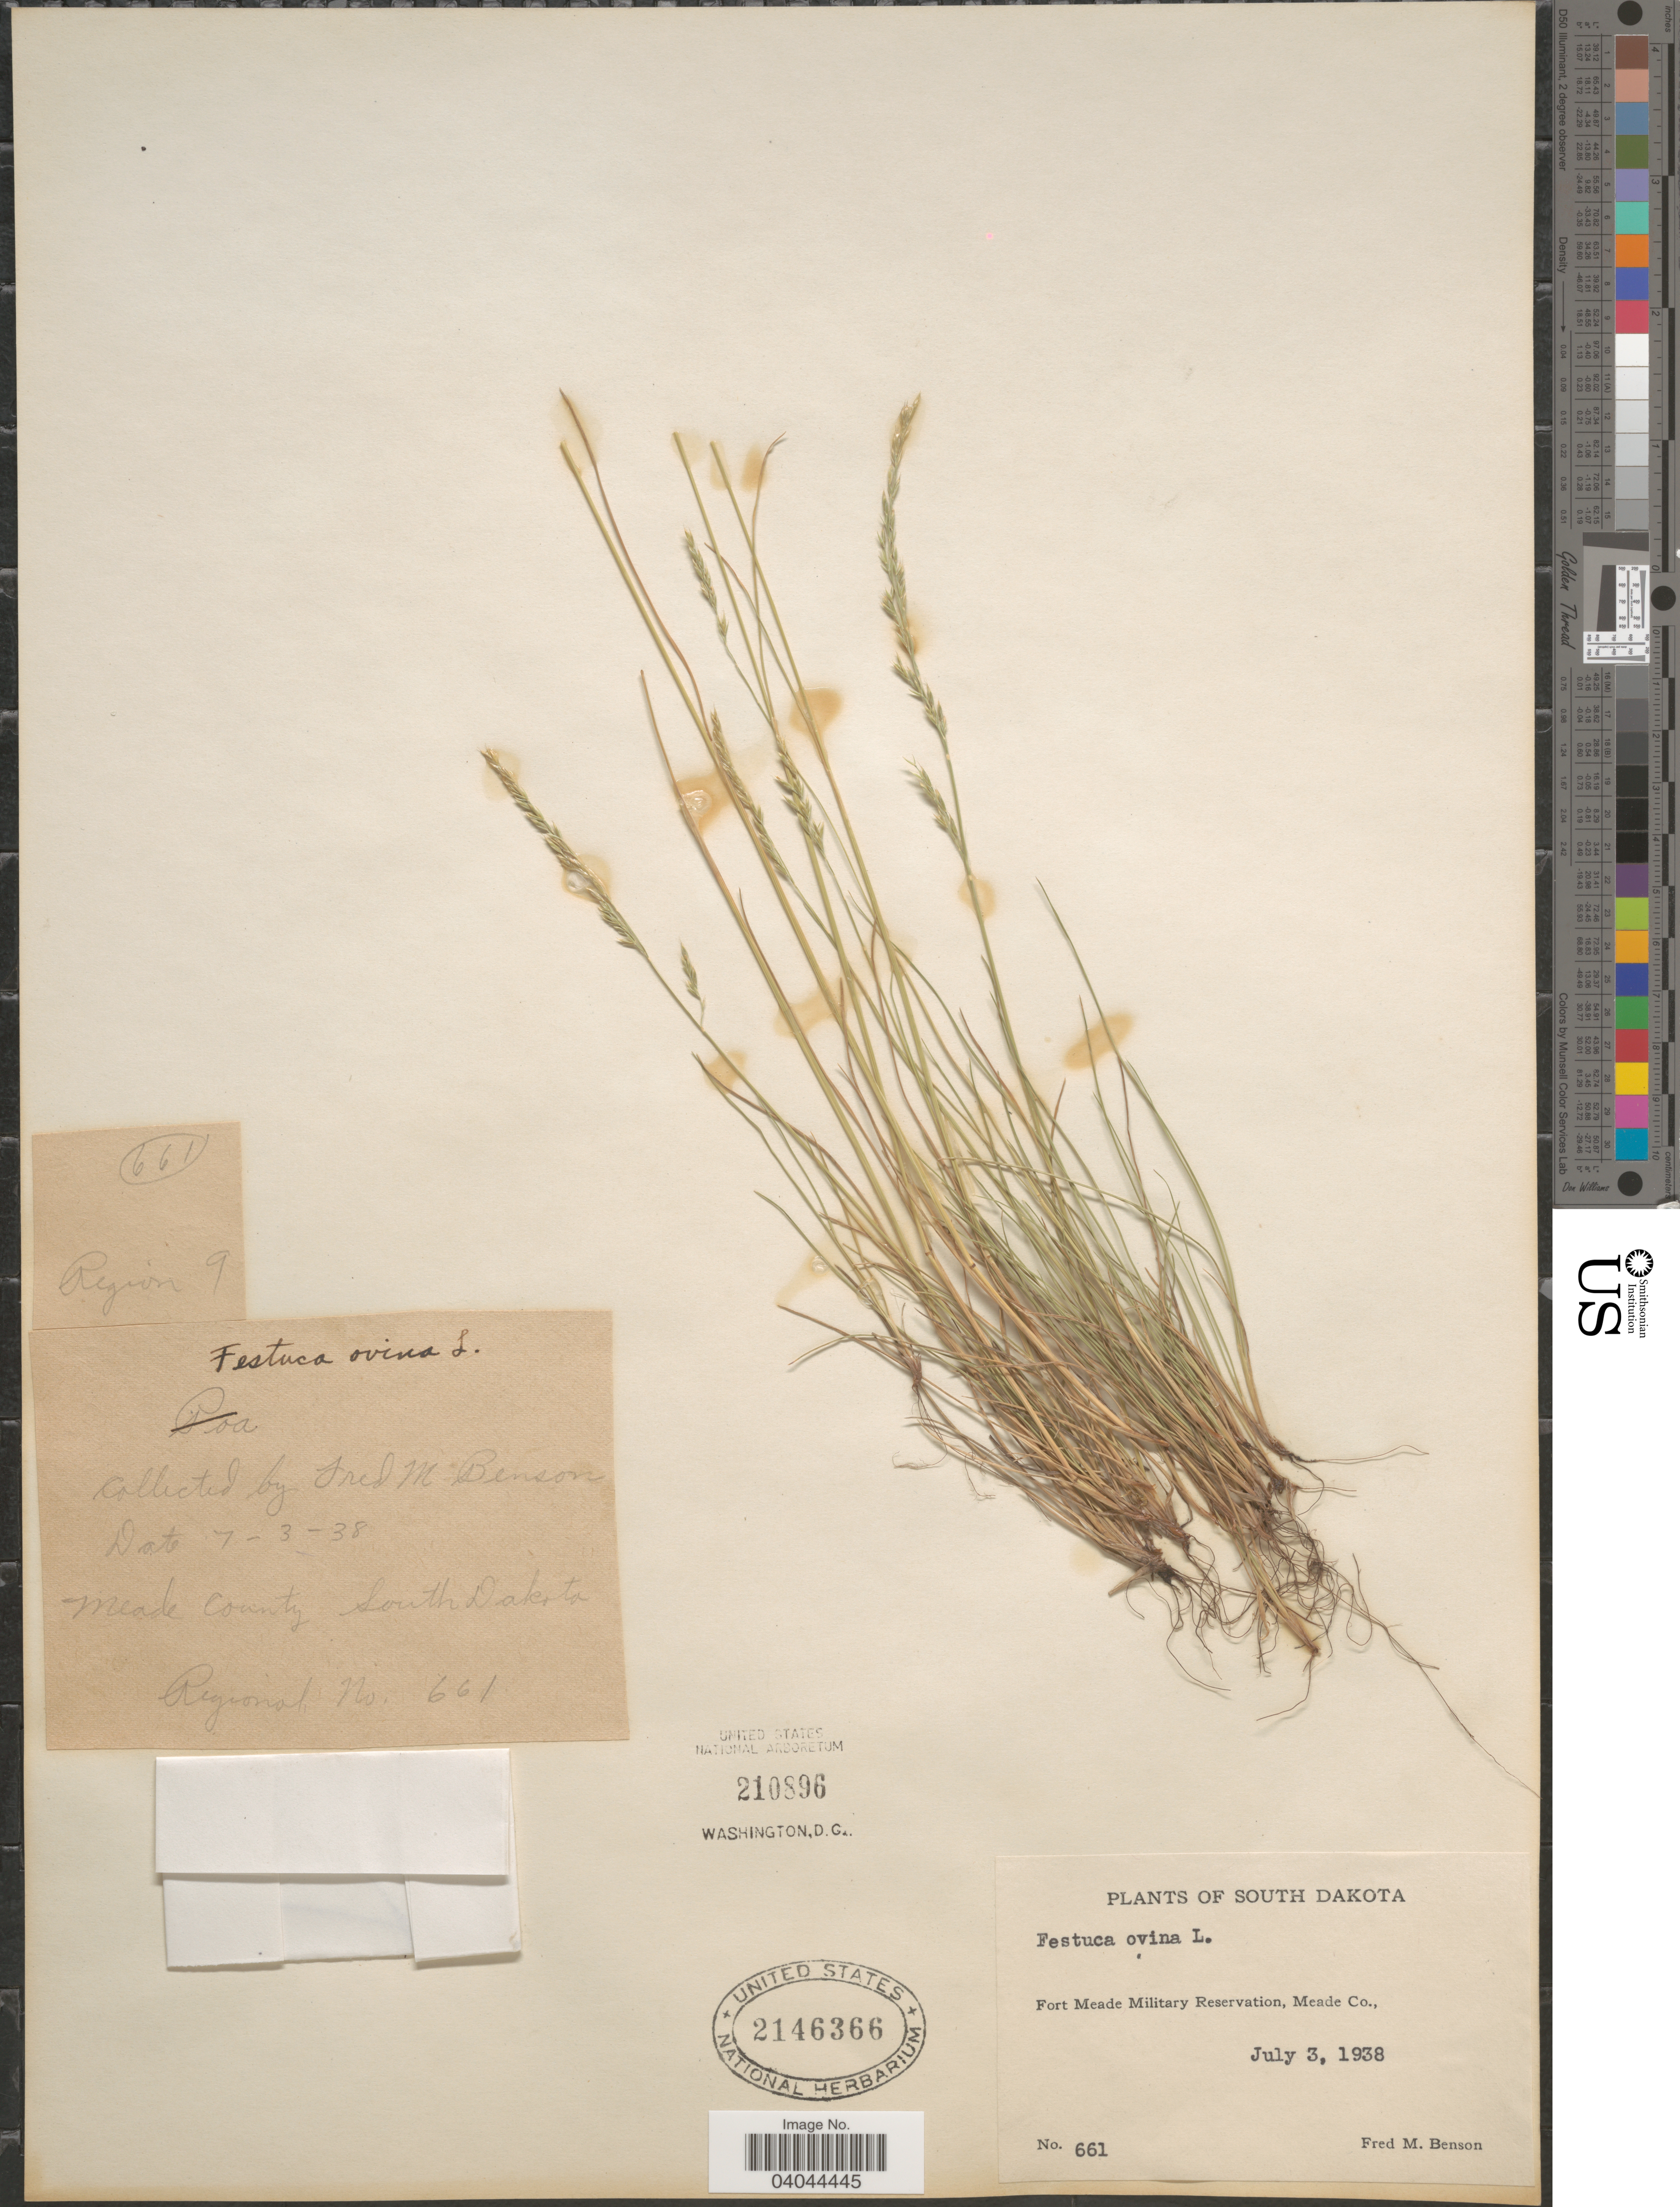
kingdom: Plantae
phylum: Tracheophyta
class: Liliopsida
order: Poales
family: Poaceae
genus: Festuca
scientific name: Festuca ovina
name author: L.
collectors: F. Benson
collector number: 661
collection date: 1938-07-03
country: United States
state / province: South Dakota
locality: Fort Meade Military Reservation, Meade Co.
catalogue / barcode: US 2146366